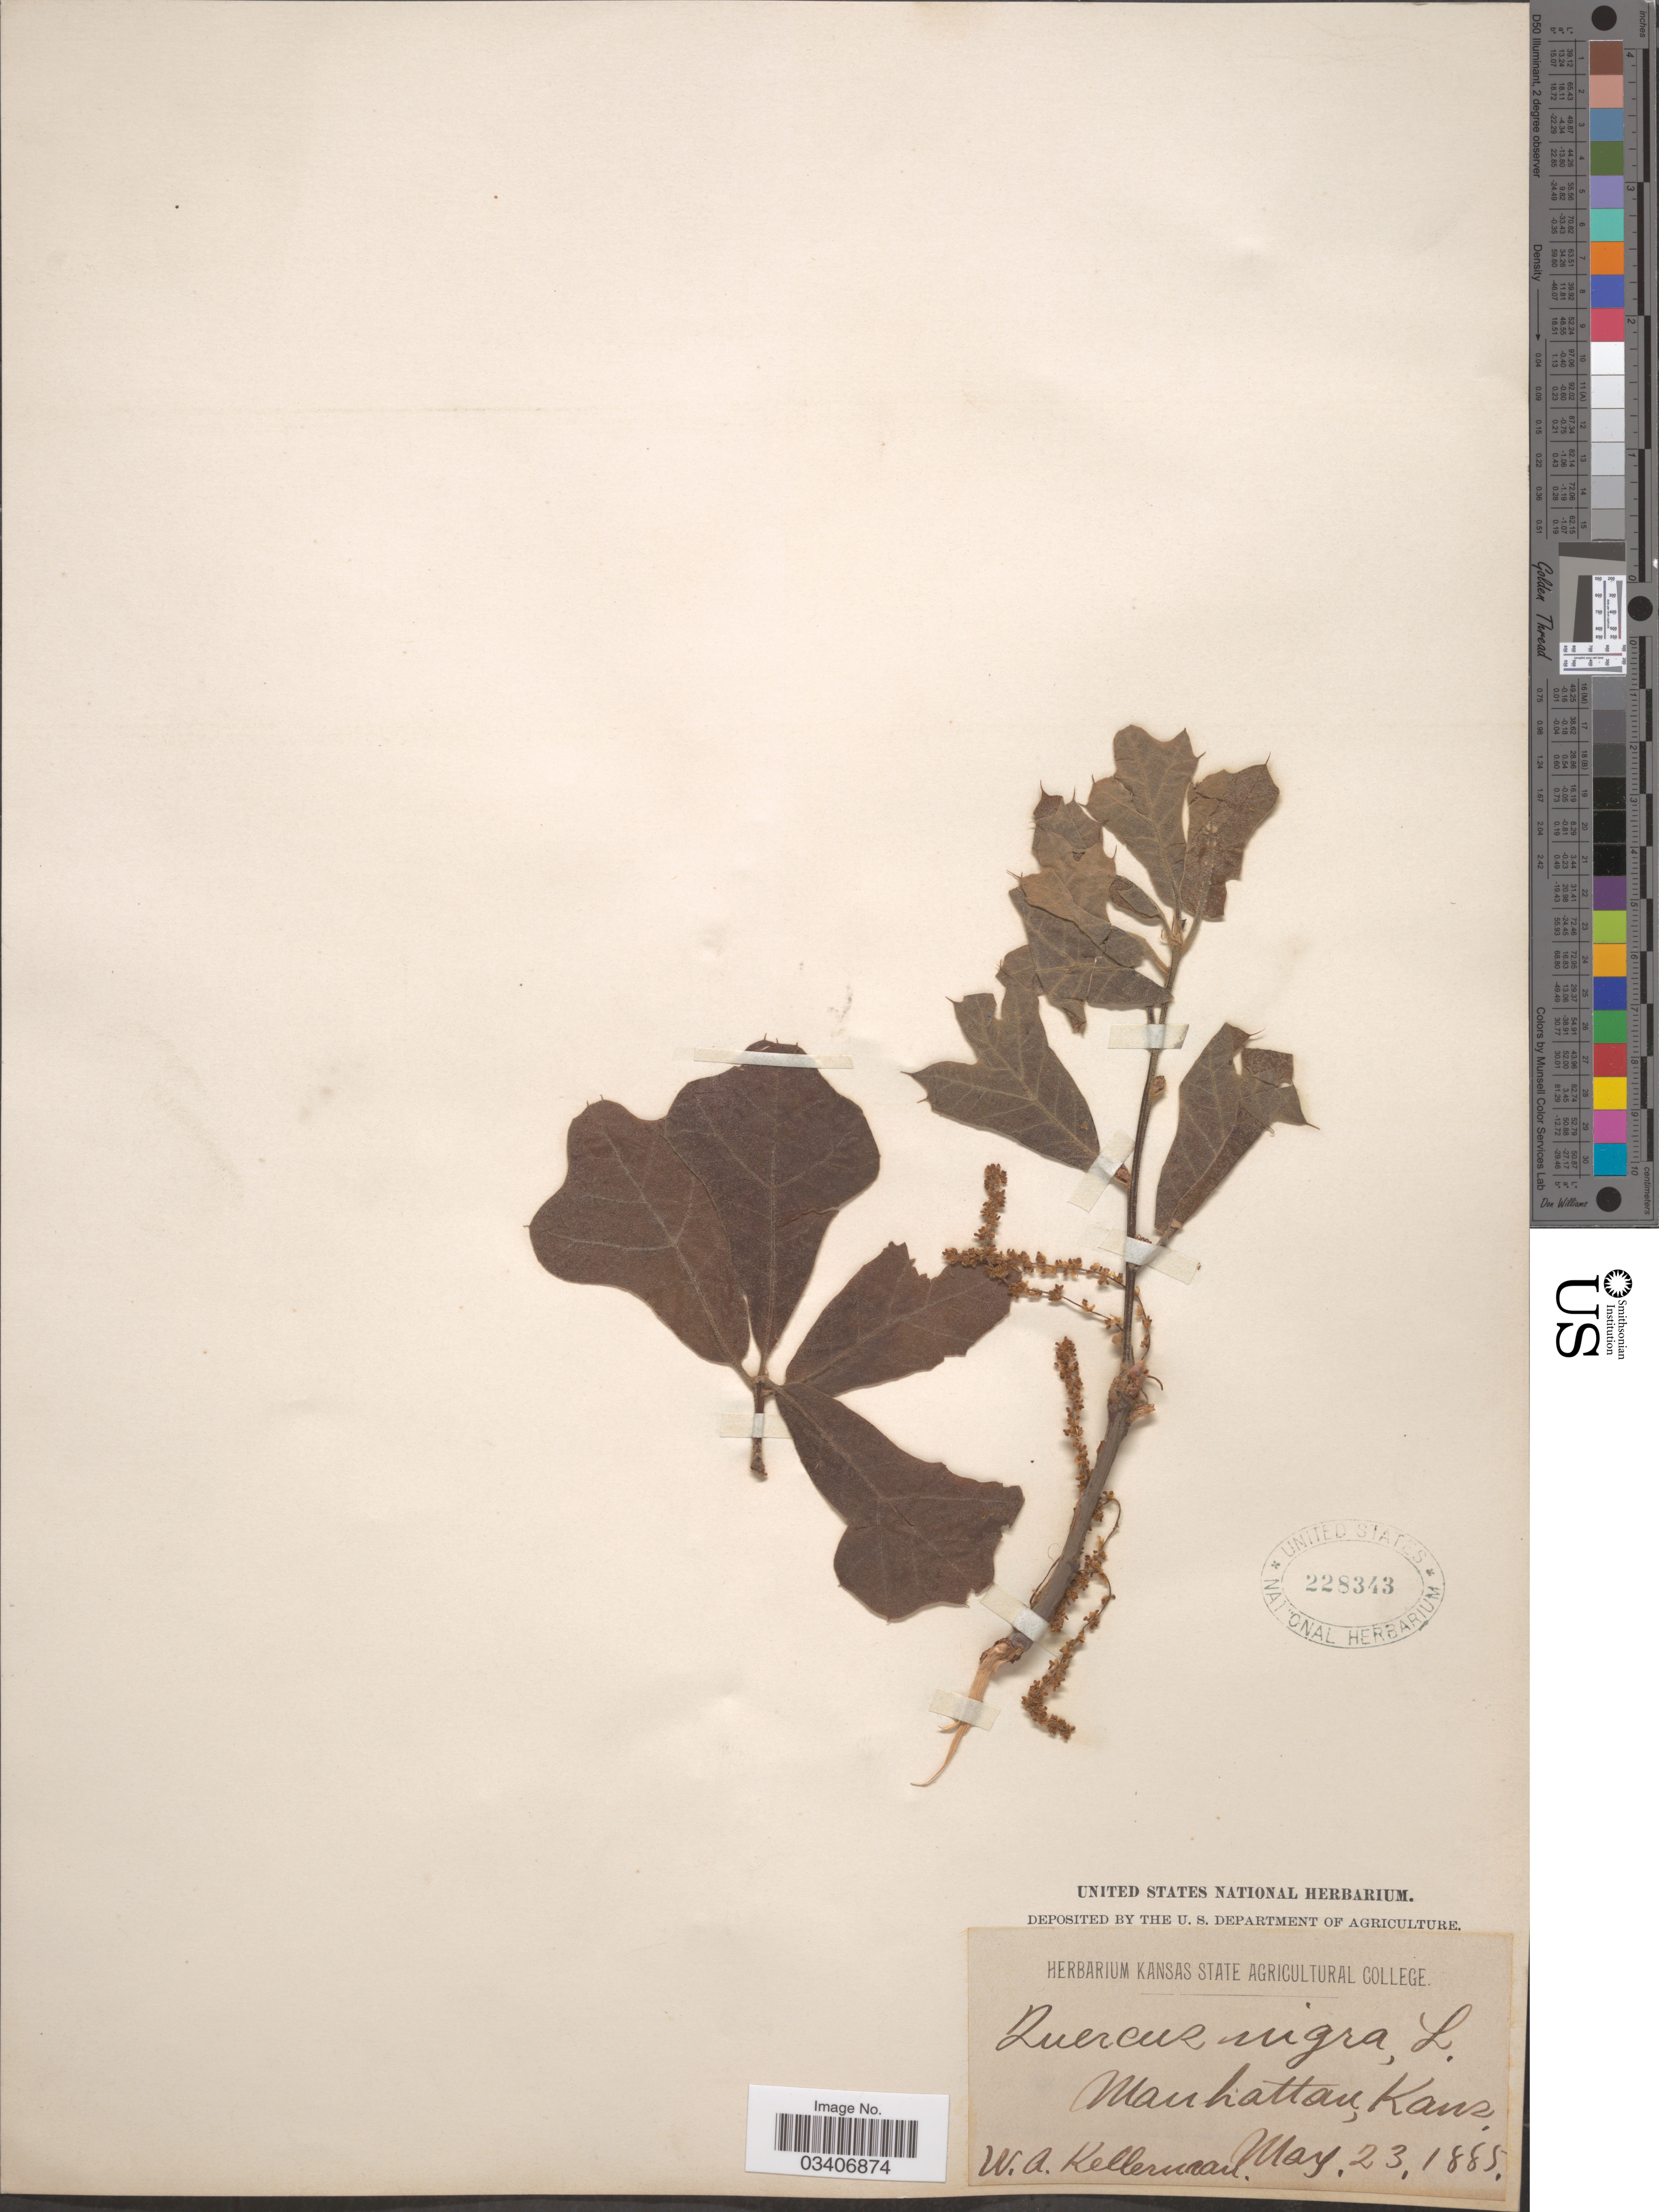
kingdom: Plantae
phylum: Tracheophyta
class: Magnoliopsida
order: Fagales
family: Fagaceae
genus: Quercus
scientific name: Quercus marilandica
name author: (L.) Münchh.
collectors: W. Kellerman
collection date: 1885-05-23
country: United States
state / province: Kansas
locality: Manhattan.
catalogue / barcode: US 228343